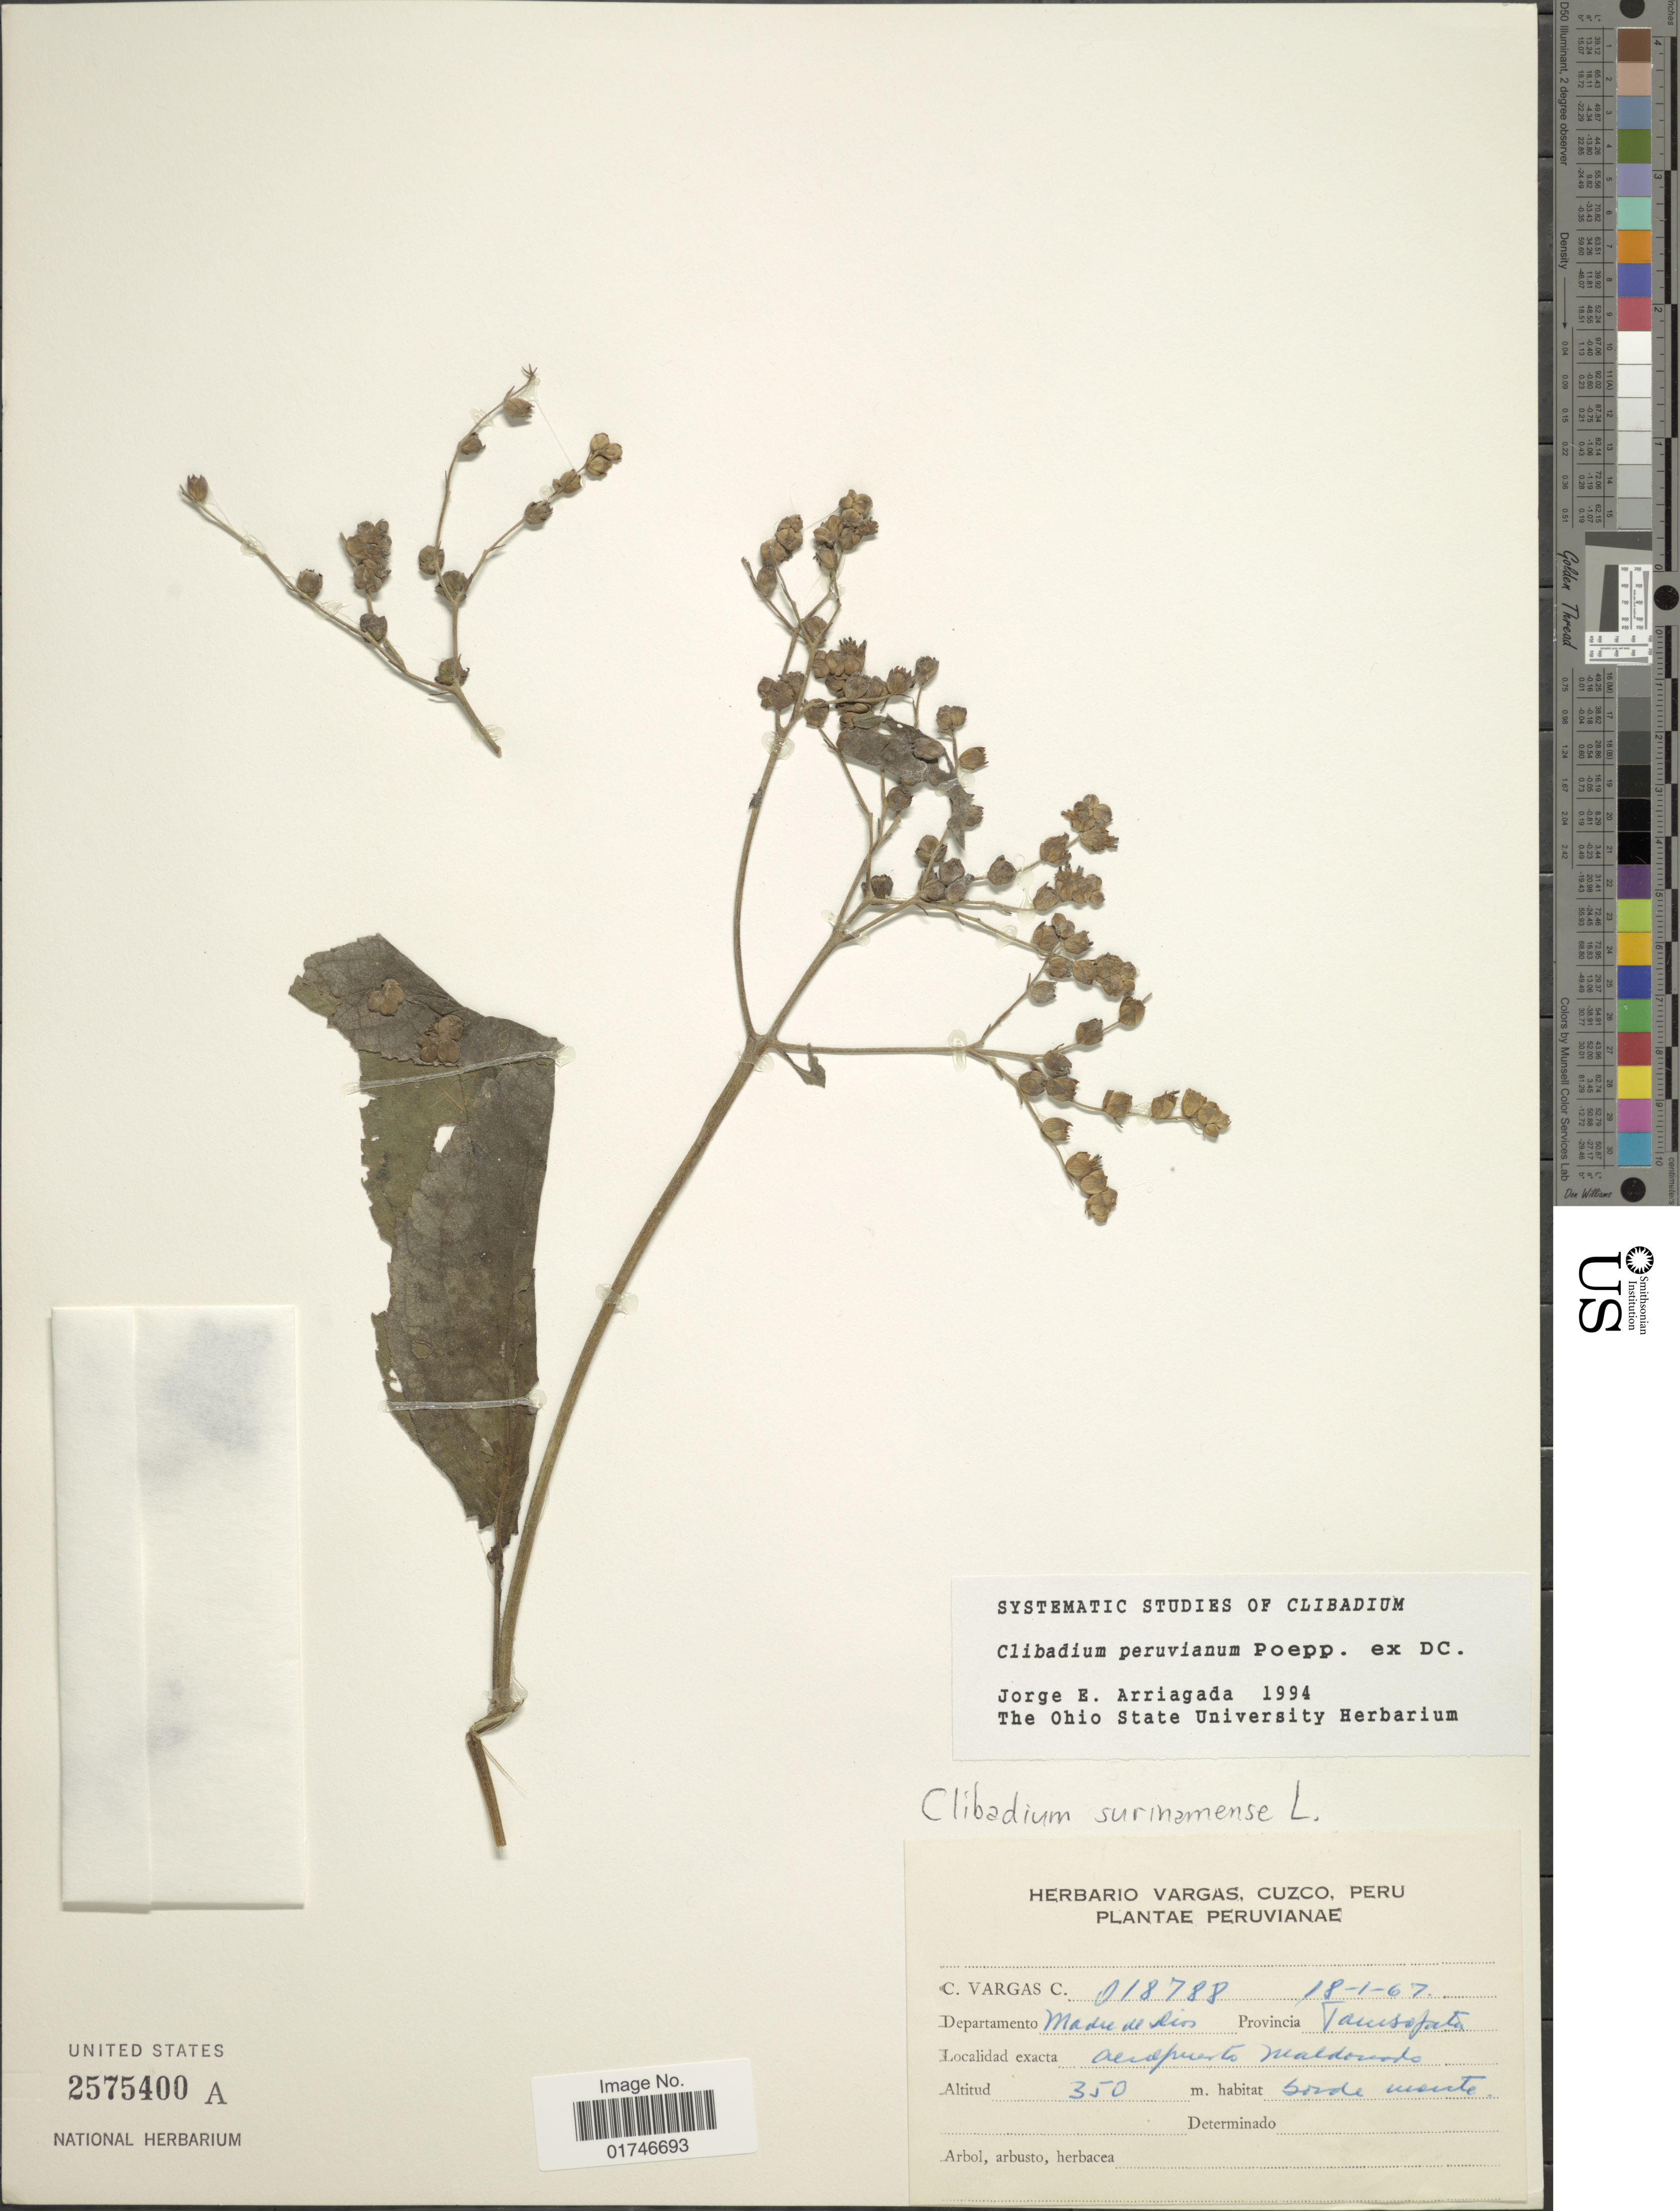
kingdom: Plantae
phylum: Tracheophyta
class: Magnoliopsida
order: Asterales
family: Asteraceae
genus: Clibadium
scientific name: Clibadium peruvianum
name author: Poepp.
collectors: C. Vargas Calderón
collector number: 018788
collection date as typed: Transcribed d/m/y: 18/1/67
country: Peru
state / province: Madre de Dios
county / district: Tambopata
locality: Puerto Maldonado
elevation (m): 350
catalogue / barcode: US 2575400A